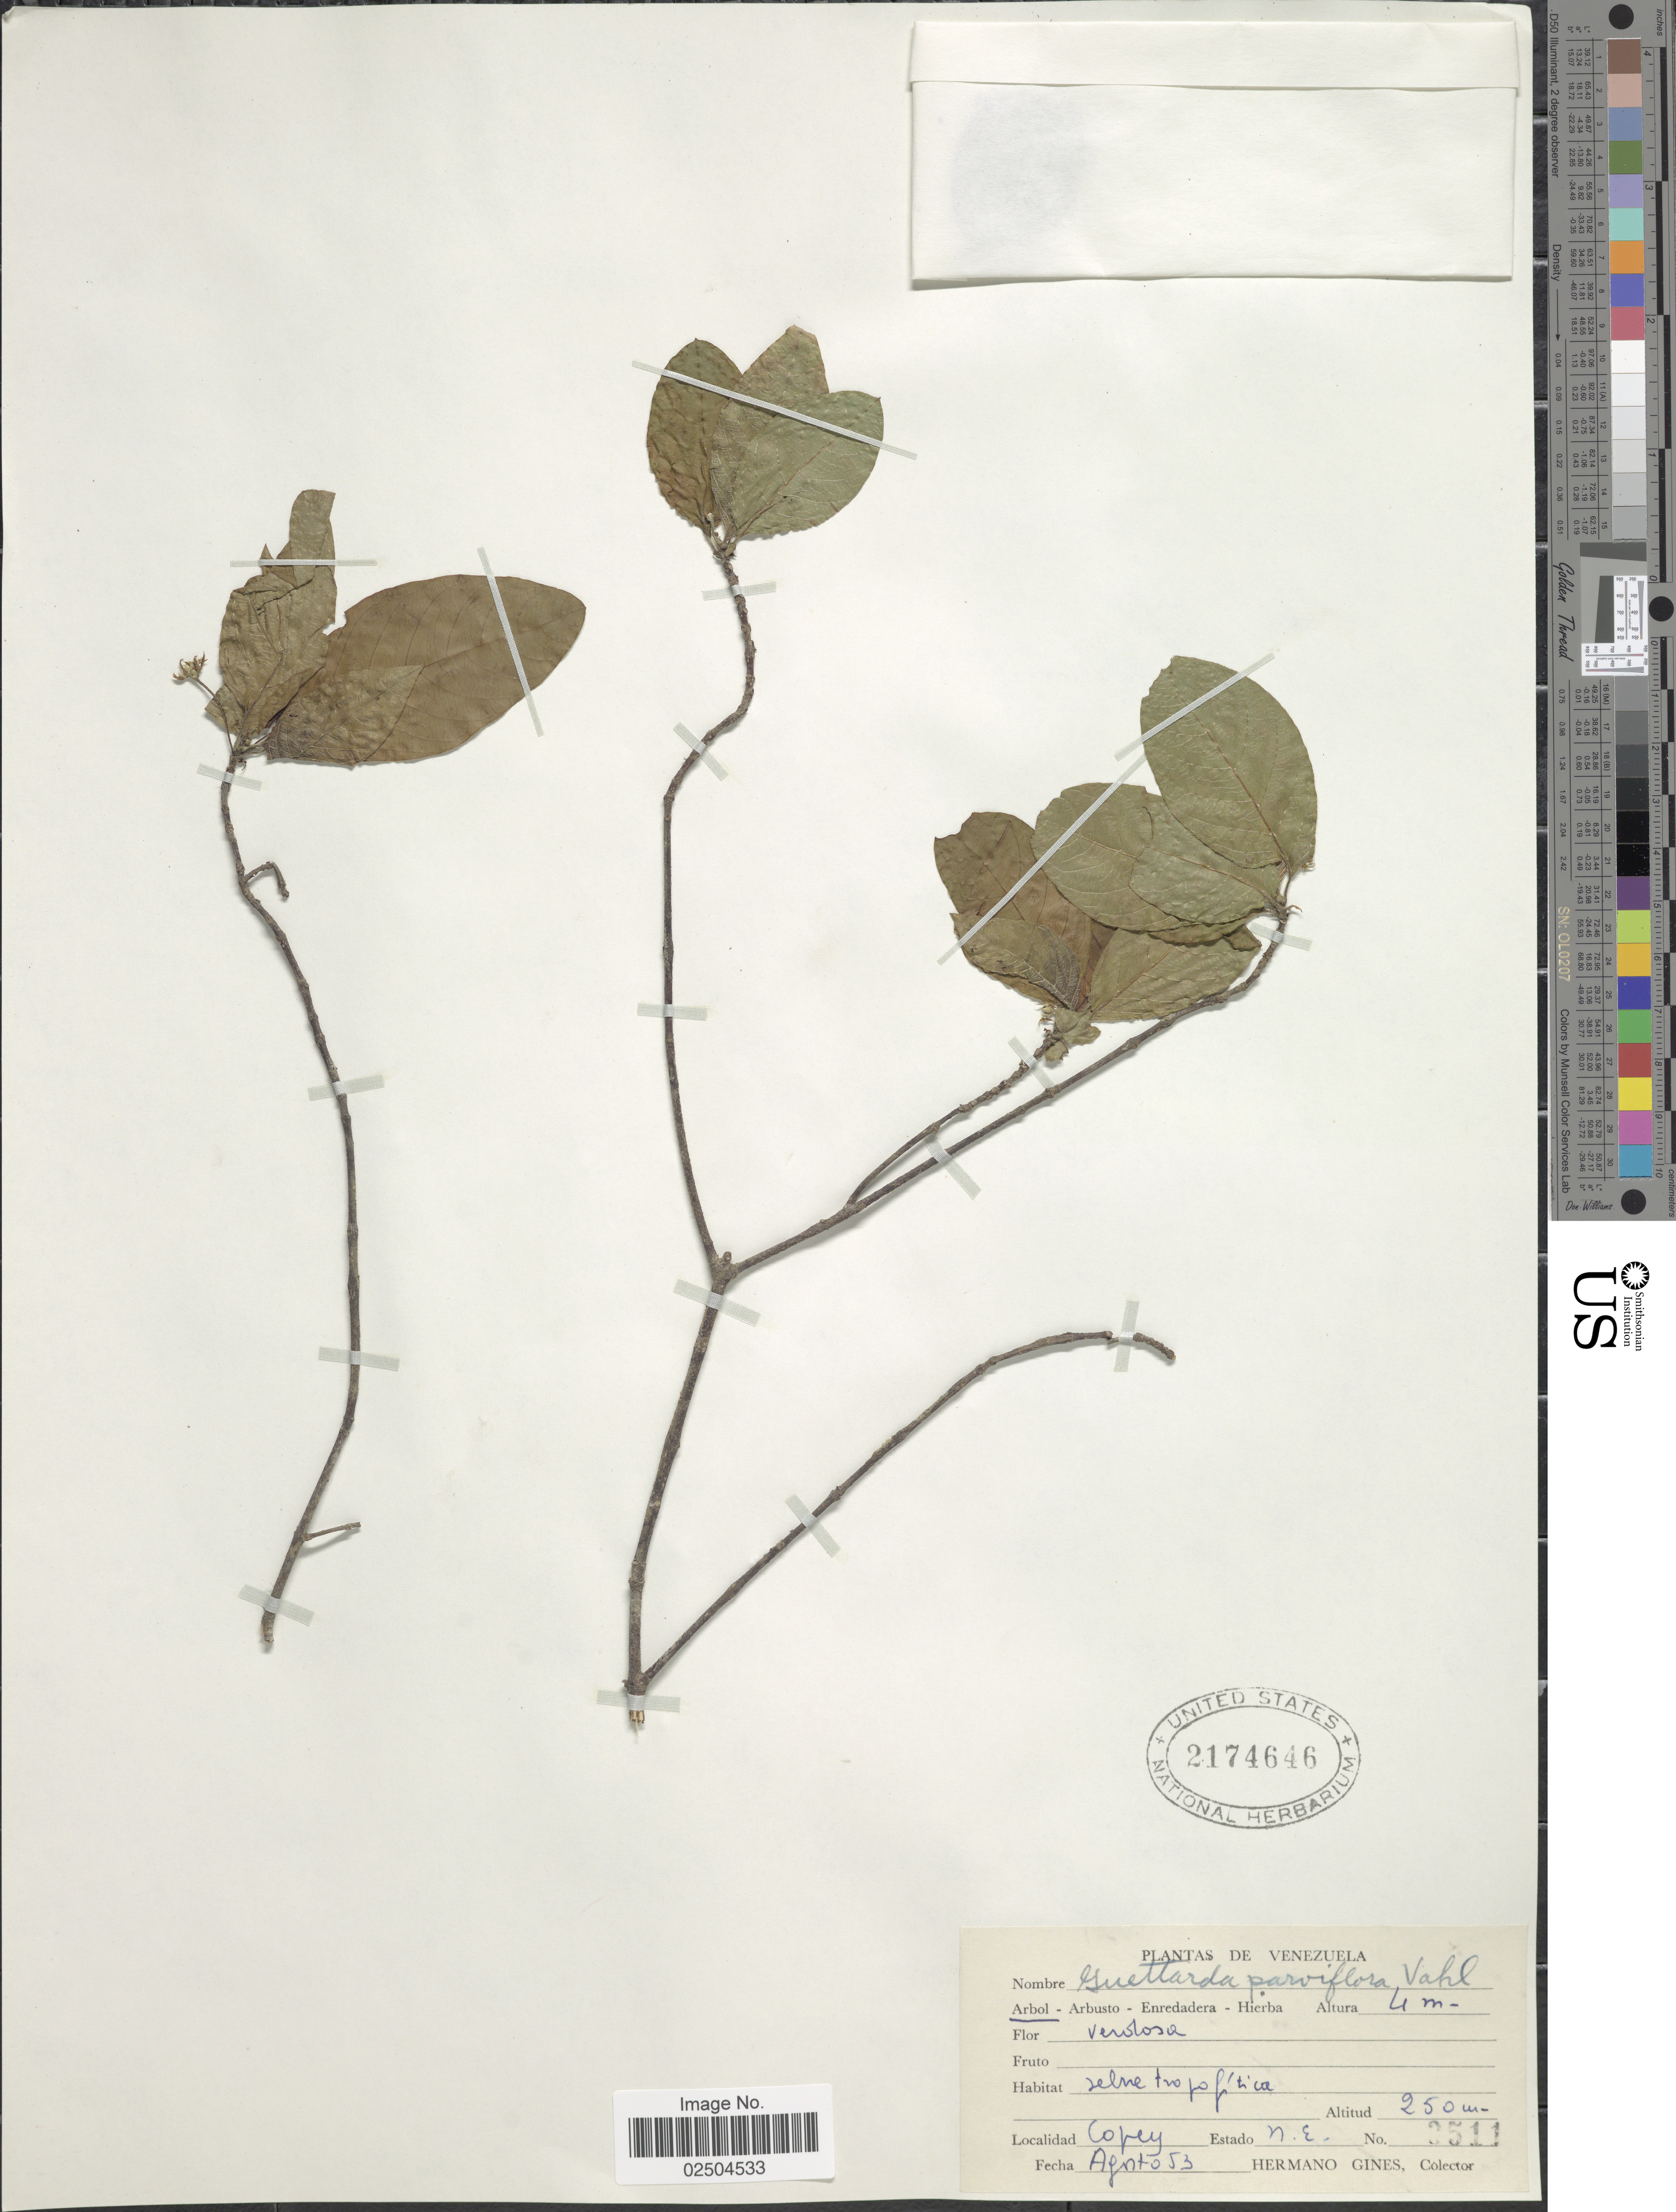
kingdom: Plantae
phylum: Tracheophyta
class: Magnoliopsida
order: Gentianales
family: Rubiaceae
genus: Guettarda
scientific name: Guettarda parviflora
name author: Vahl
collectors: Bro. Gines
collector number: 3511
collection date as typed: Transcribed d/m/y: /8/53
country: Venezuela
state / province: Nueva Esparta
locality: Copey, Estado N.E.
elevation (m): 250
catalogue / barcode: US 2174646